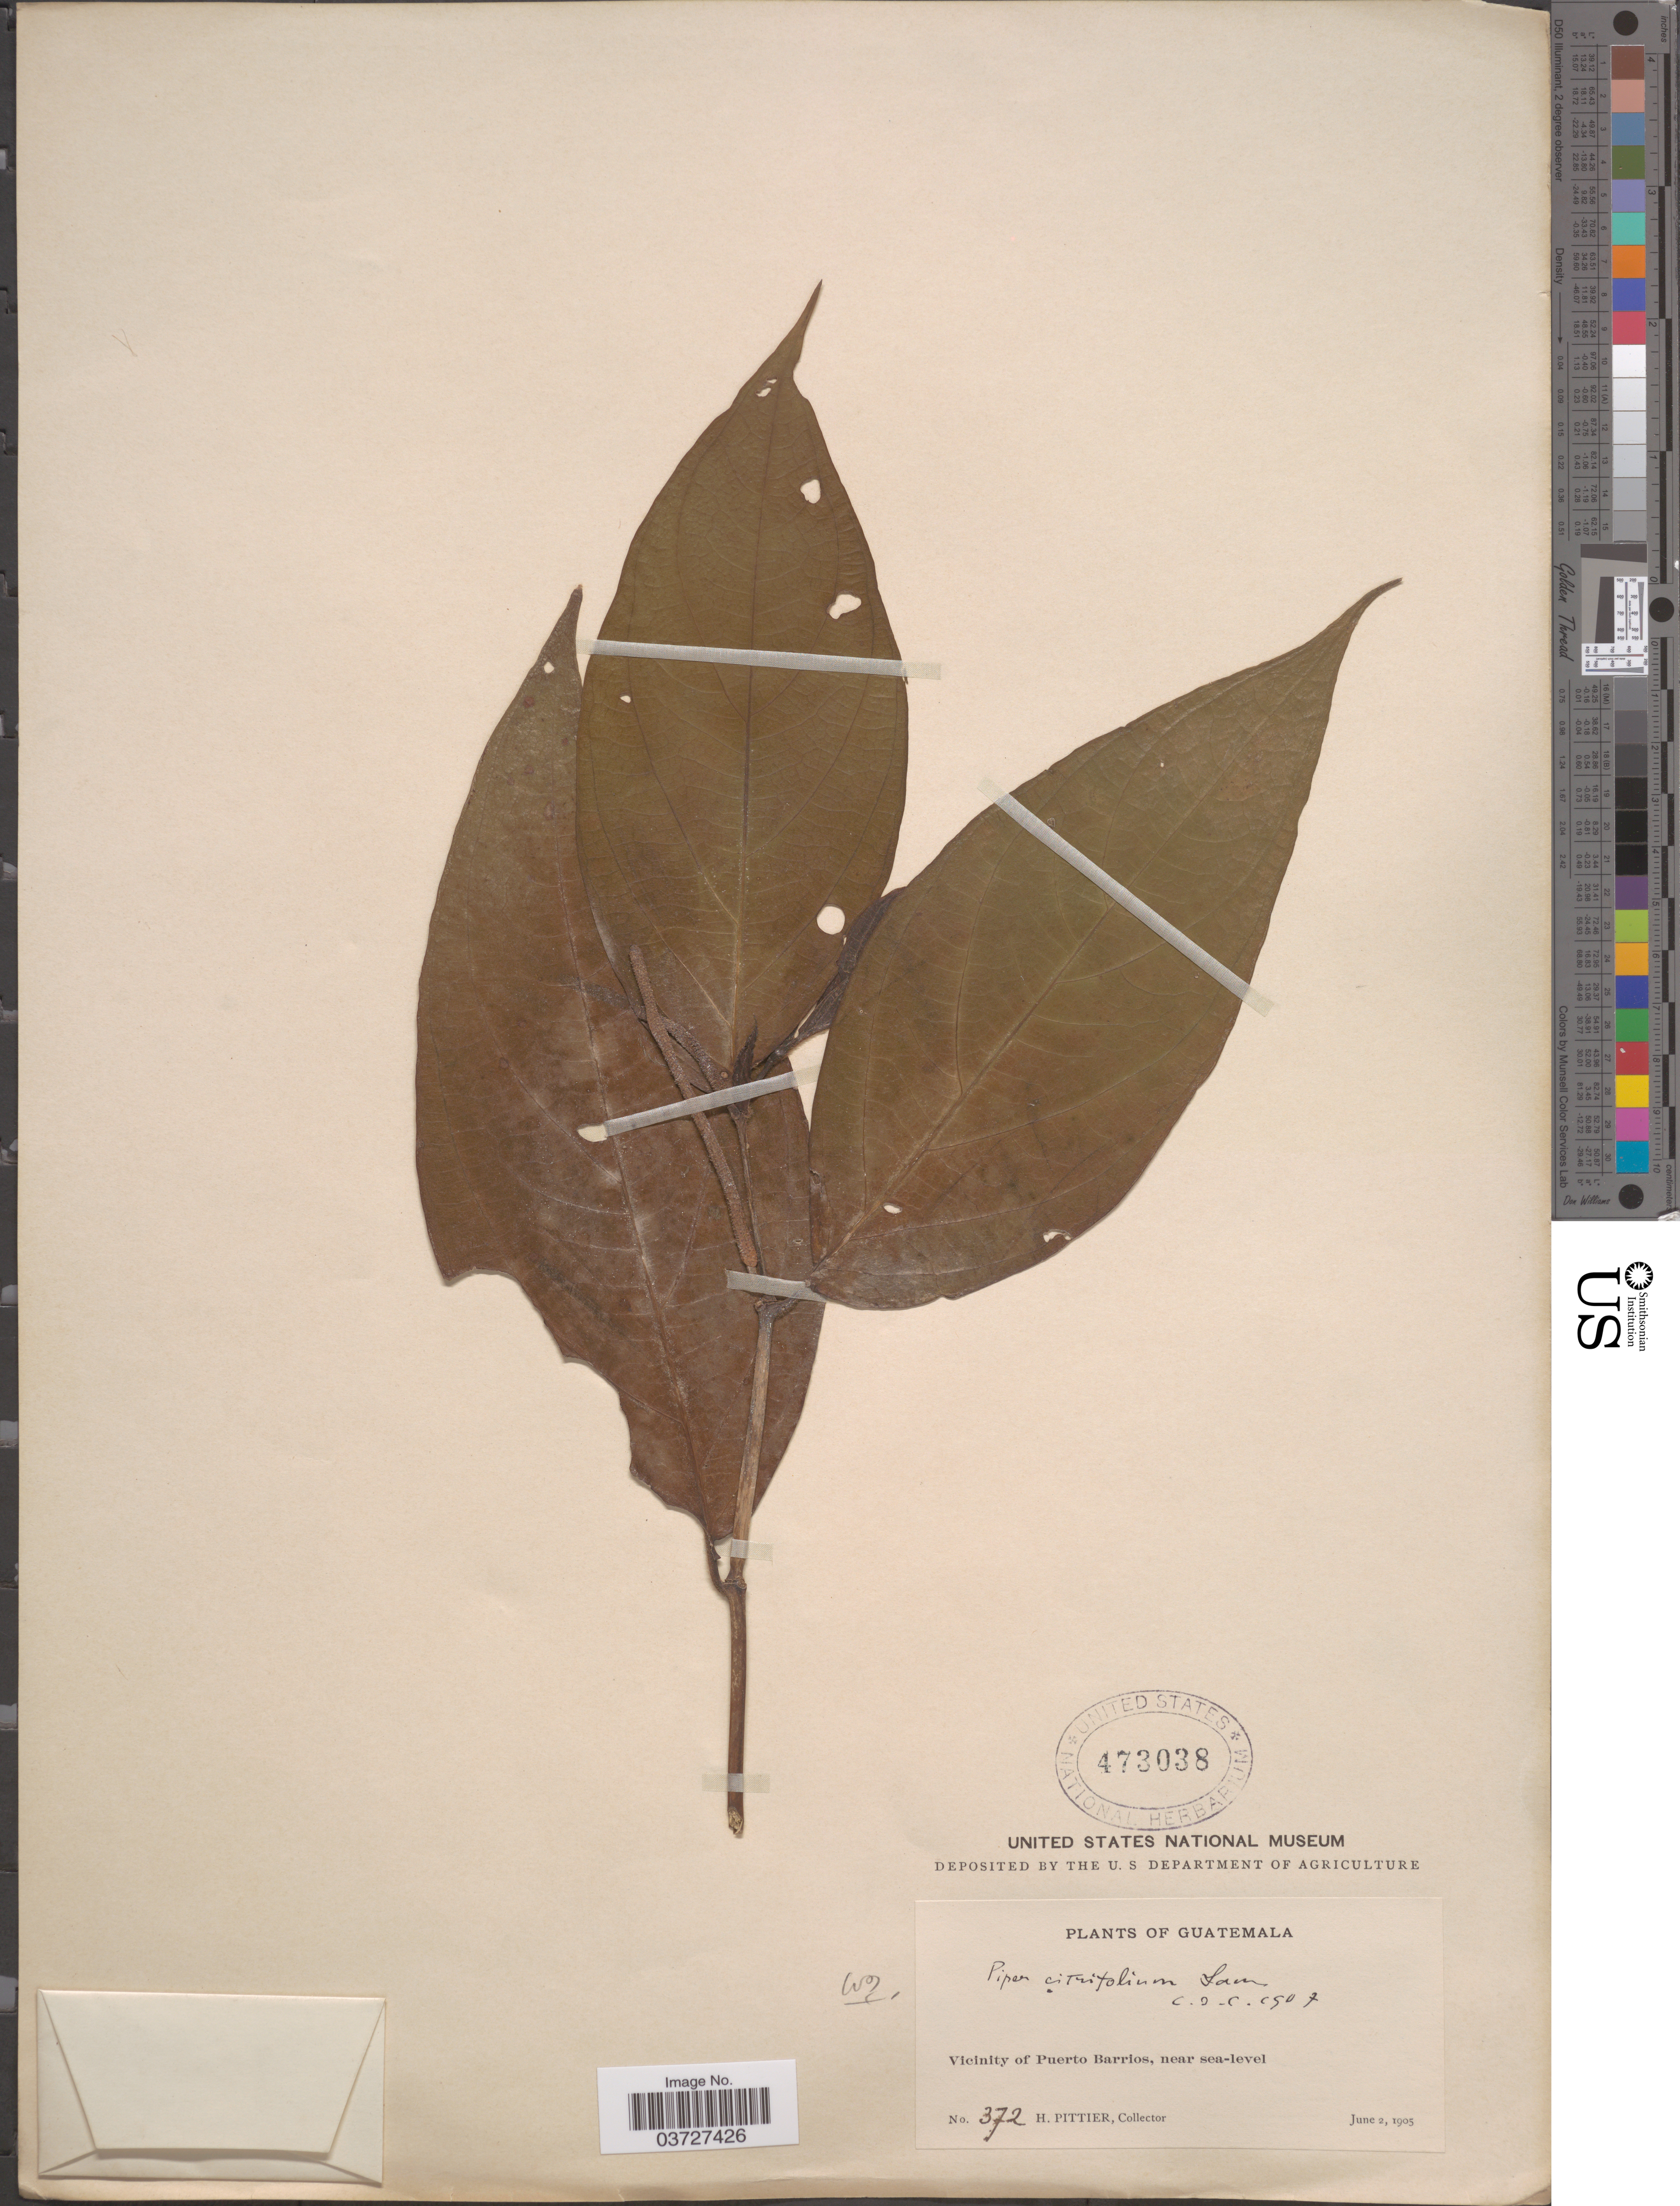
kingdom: Plantae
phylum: Tracheophyta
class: Magnoliopsida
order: Piperales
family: Piperaceae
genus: Piper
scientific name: Piper citrifolium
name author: Lam.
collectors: H. F. Pittier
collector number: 372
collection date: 1905-06-02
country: Guatemala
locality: Vicinity of Puerto Barrios.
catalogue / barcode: US 473038